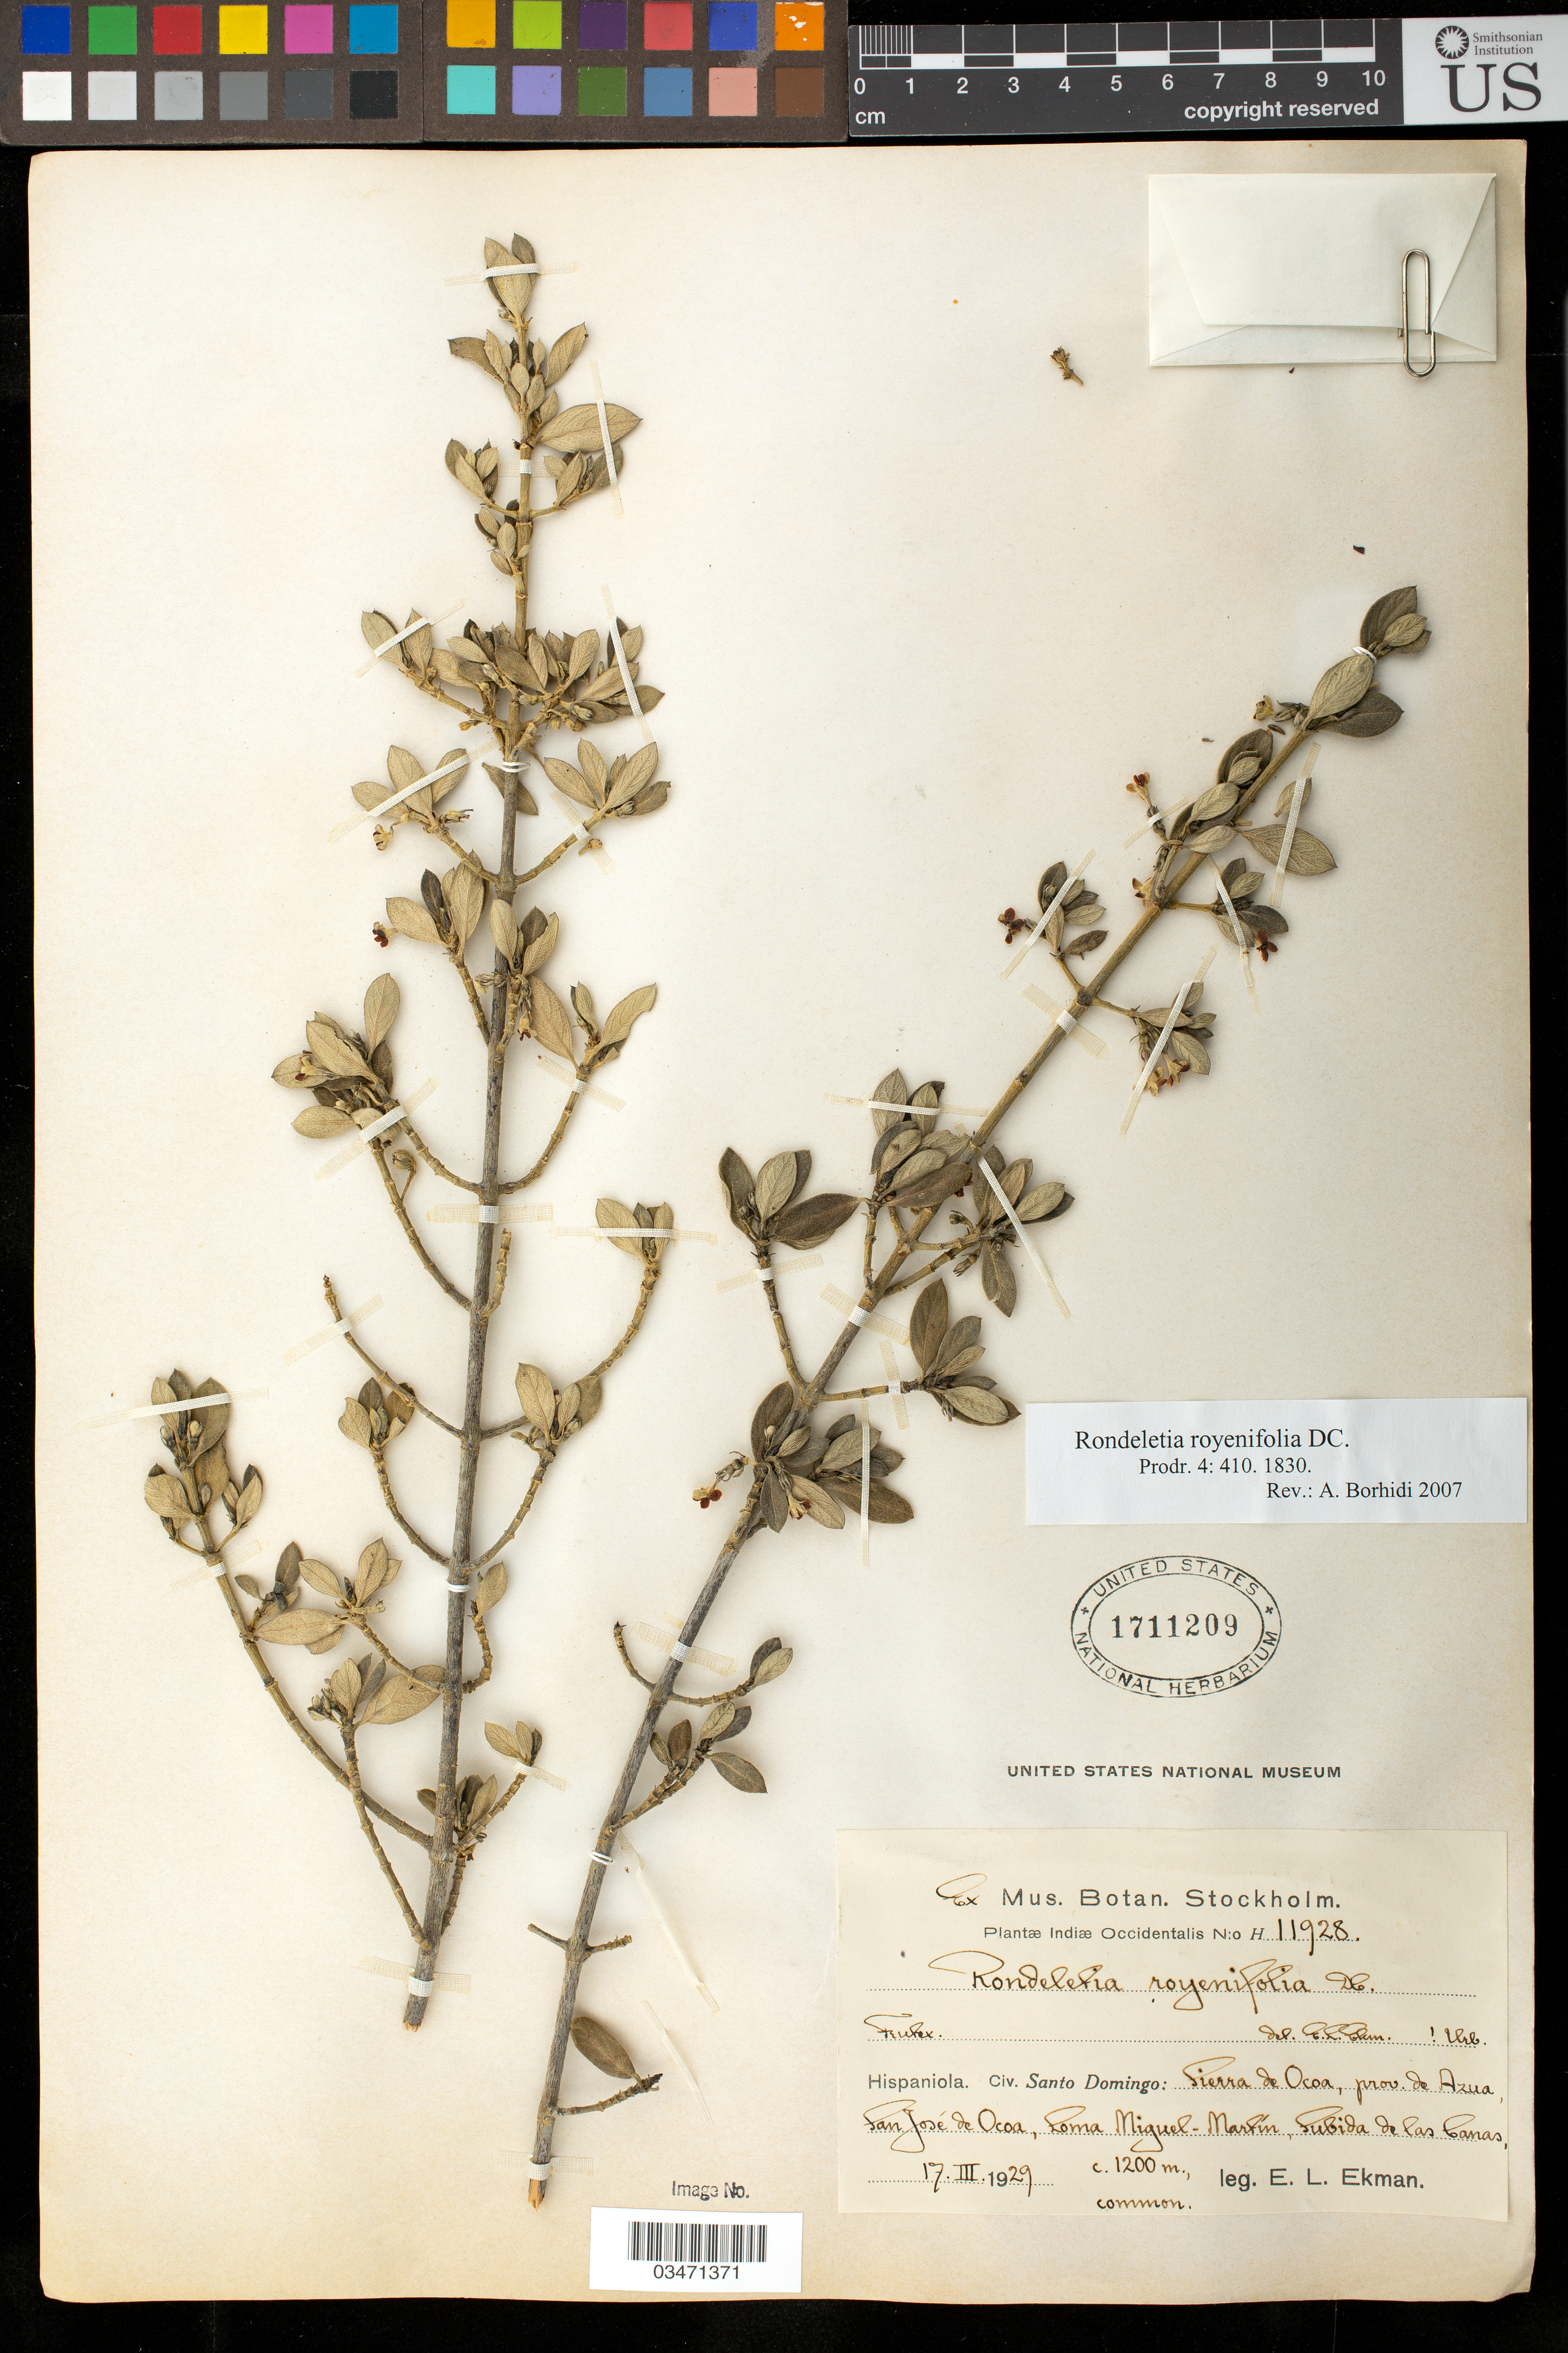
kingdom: Plantae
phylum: Tracheophyta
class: Magnoliopsida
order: Gentianales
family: Rubiaceae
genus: Rondeletia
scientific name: Rondeletia royenaefolia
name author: DC.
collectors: E. L. Ekman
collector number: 11928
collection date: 1929-03-17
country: Dominican Republic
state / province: Azua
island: Hispaniola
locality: Santo Domingo, Sierra de Ocoa, San José de Ocoa, Loma Miguel-Martin, Subia de las Canas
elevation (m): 1200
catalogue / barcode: US 1711209